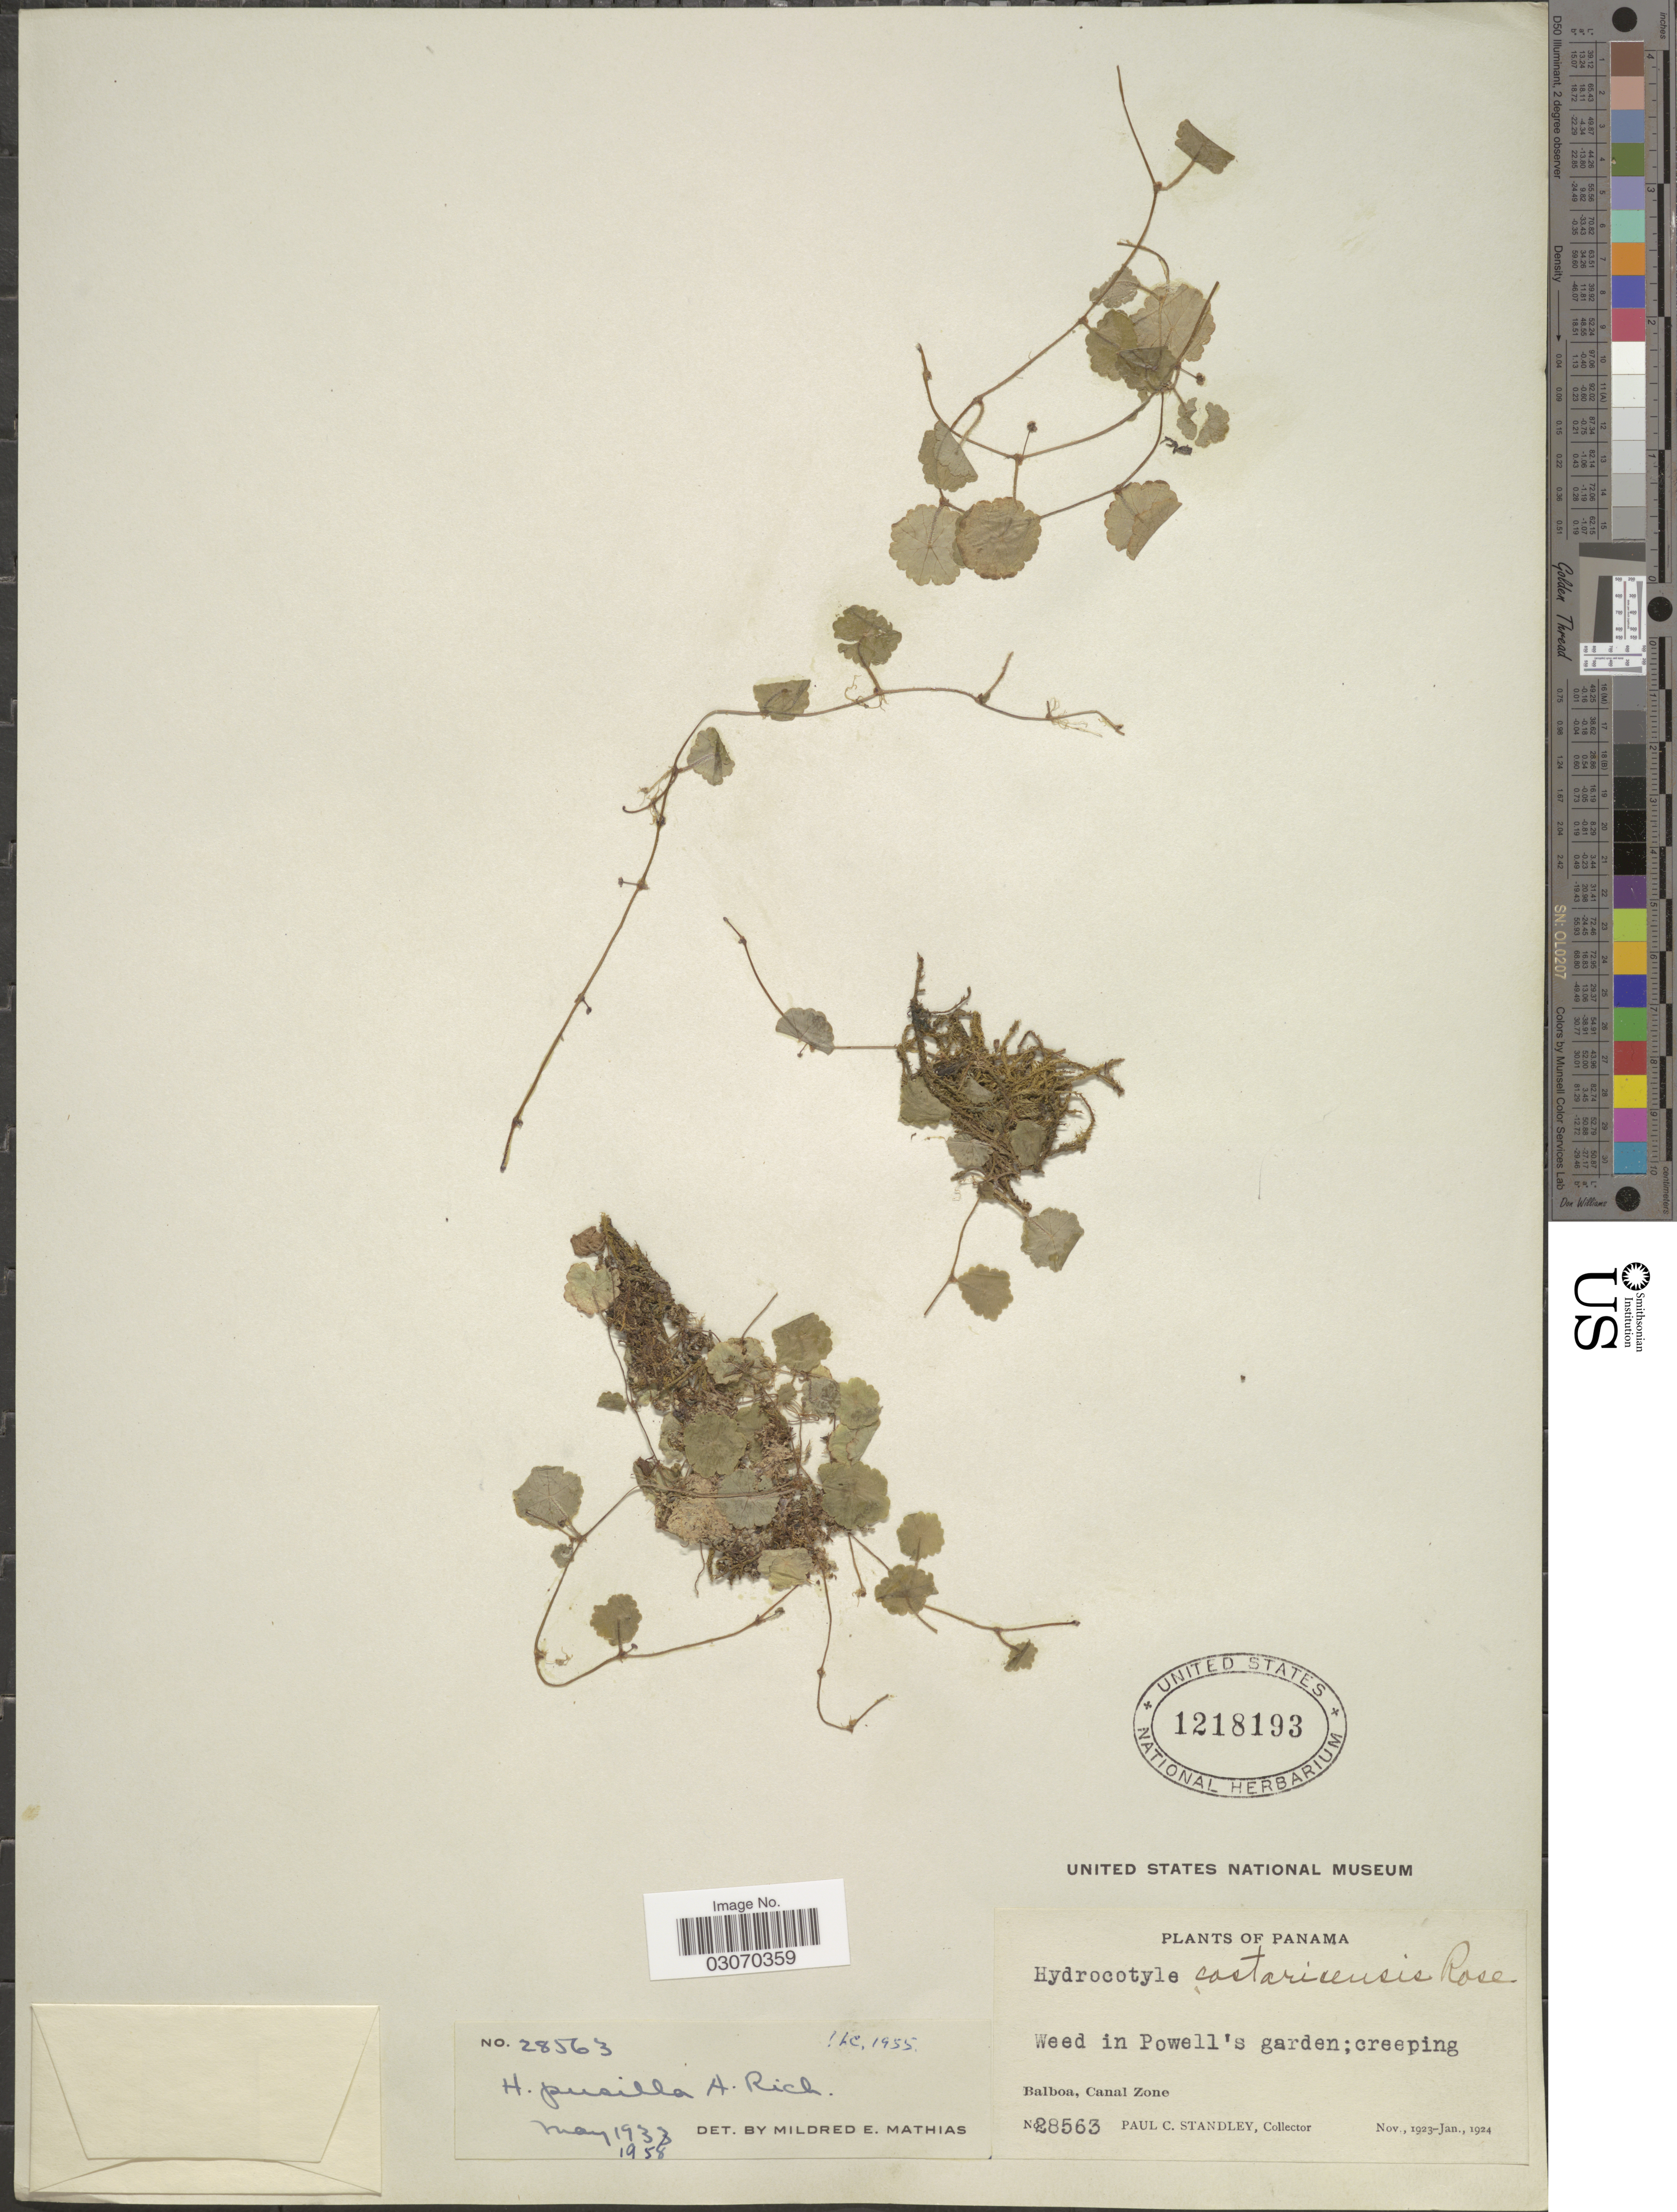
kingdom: Plantae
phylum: Tracheophyta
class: Magnoliopsida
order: Apiales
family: Araliaceae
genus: Hydrocotyle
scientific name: Hydrocotyle pusilla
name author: A. Rich.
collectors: P. C. Standley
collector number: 28563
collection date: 1923-11/1924-01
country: Panama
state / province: Colón / Panamá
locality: Weed in Powell's garden, Balboa, Canal Zone.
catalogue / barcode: US 1218193